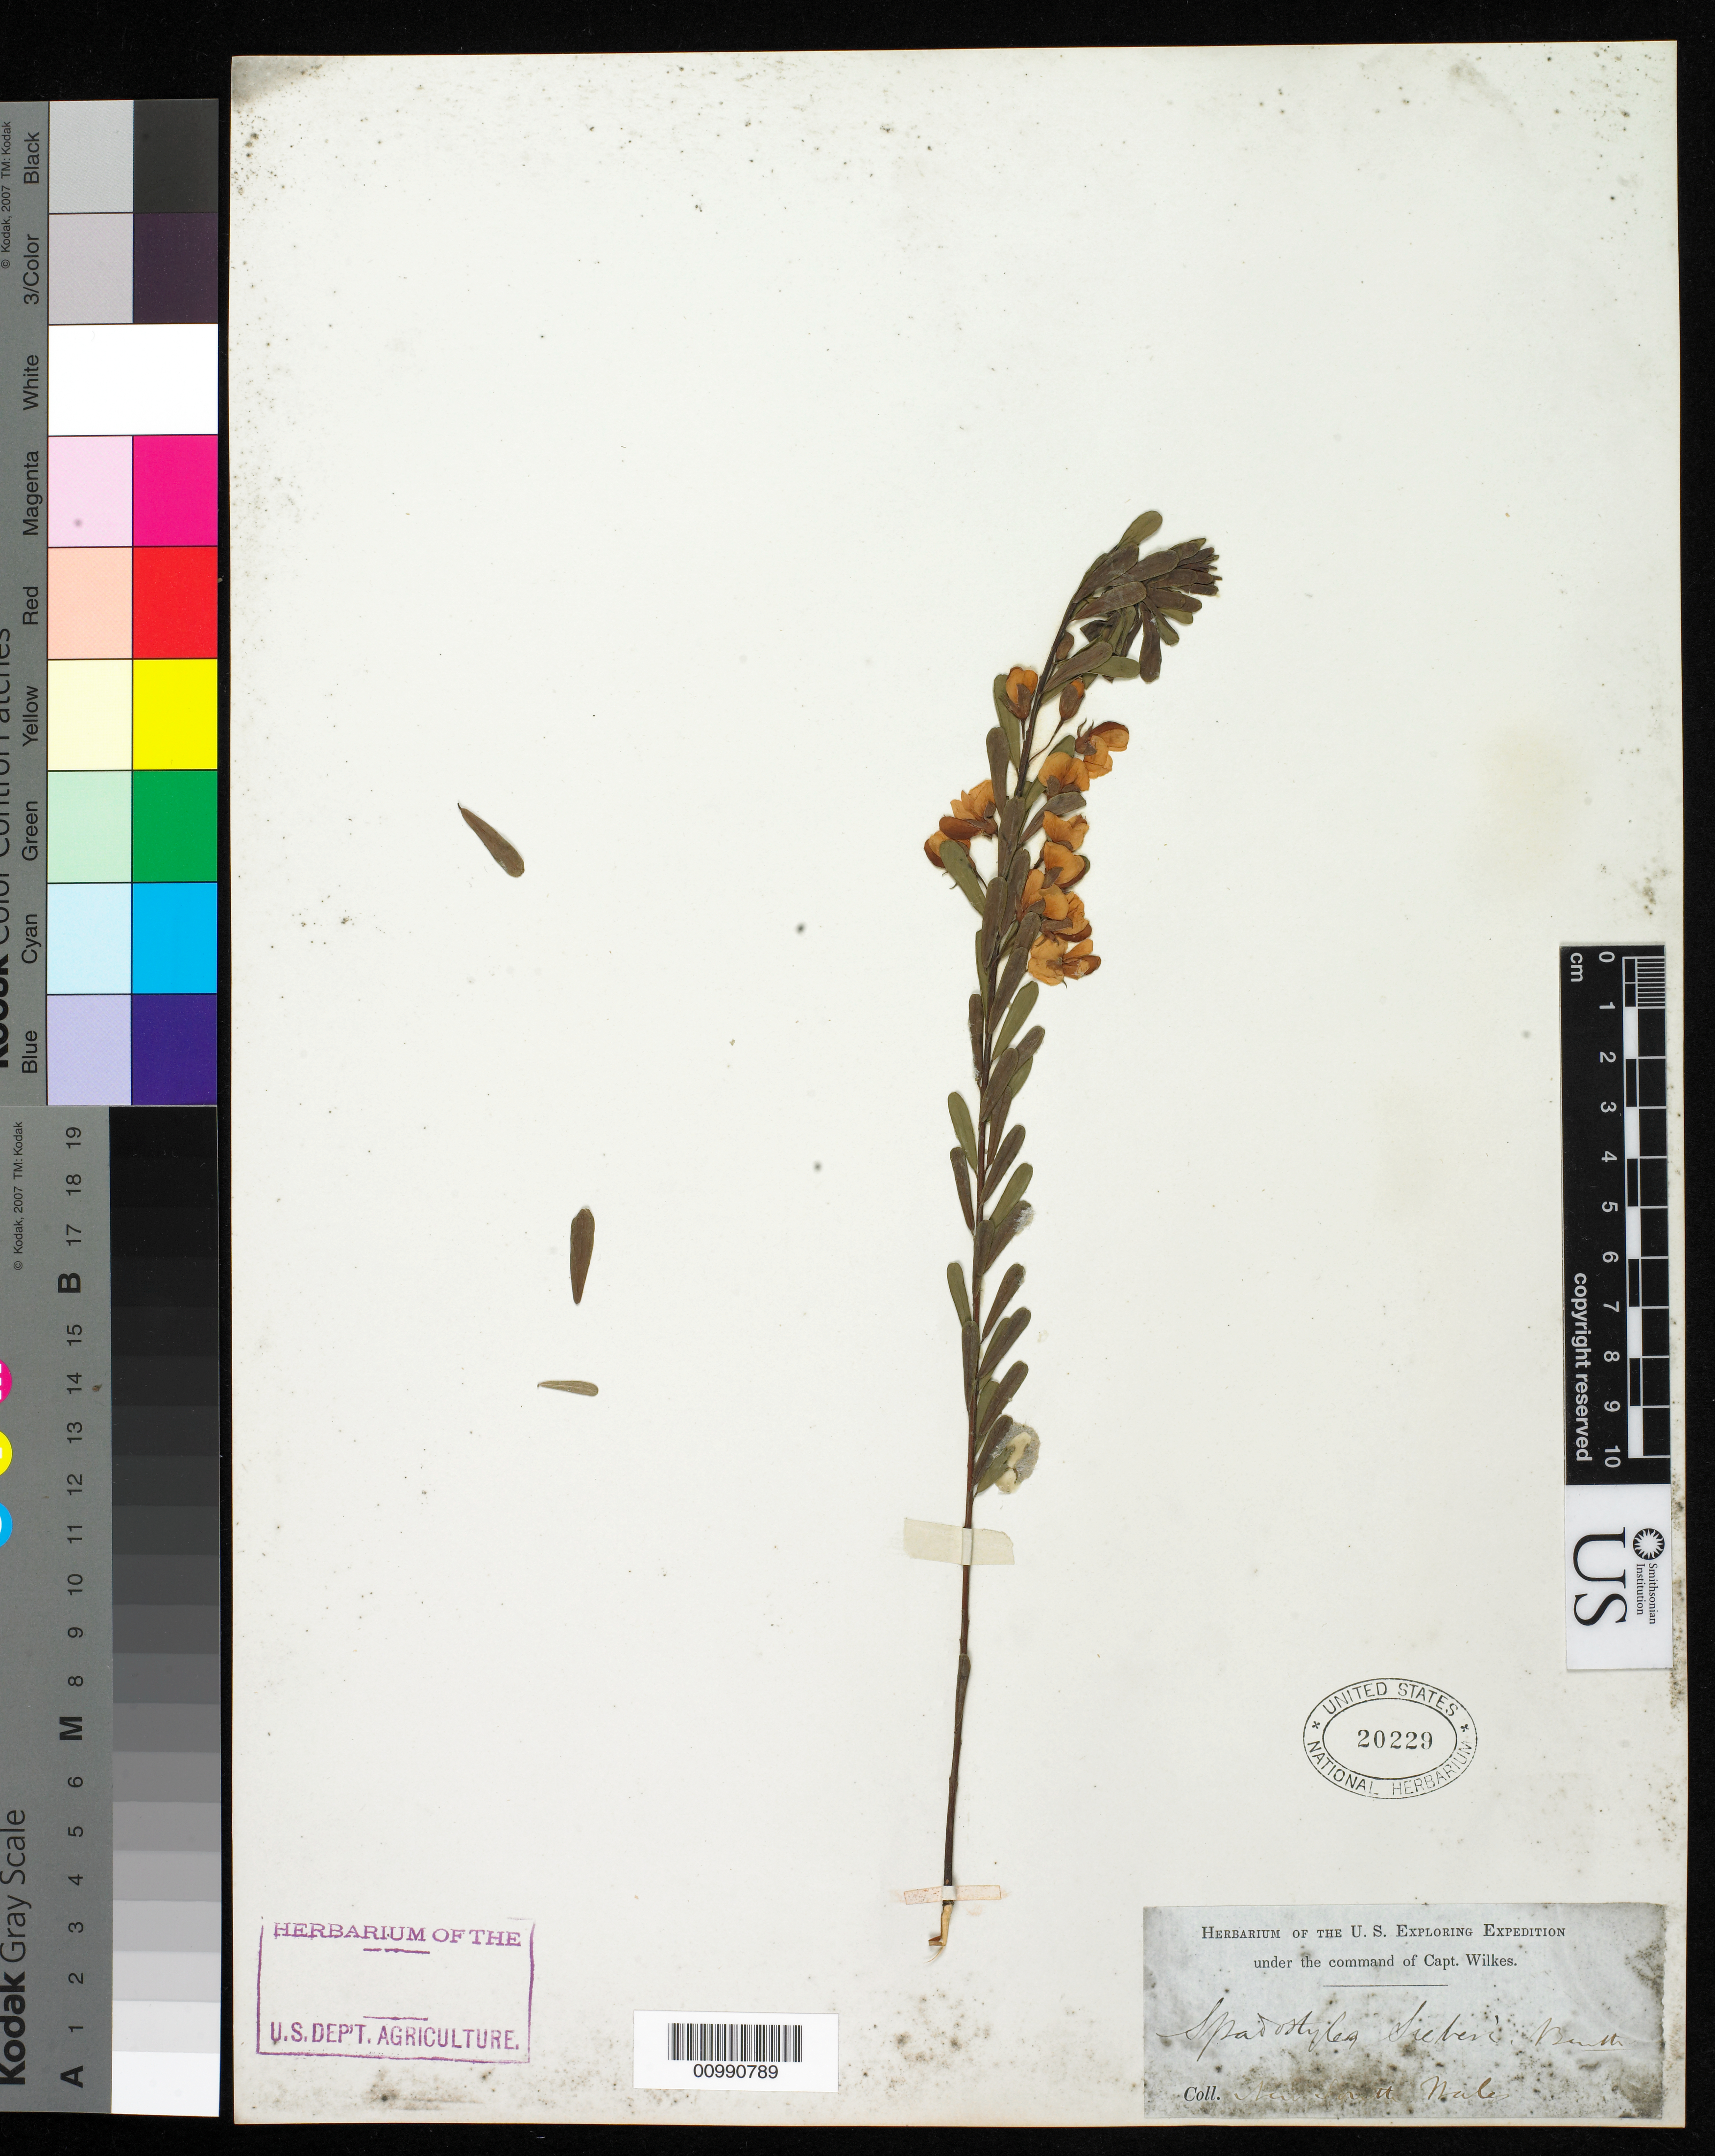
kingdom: Plantae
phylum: Tracheophyta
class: Magnoliopsida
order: Fabales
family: Fabaceae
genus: Pultenaea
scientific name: Pultenaea euchila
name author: DC.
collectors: Wilkes Explor. Exped.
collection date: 1838/1842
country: Australia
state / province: New South Wales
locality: New South Wales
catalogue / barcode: US 20229